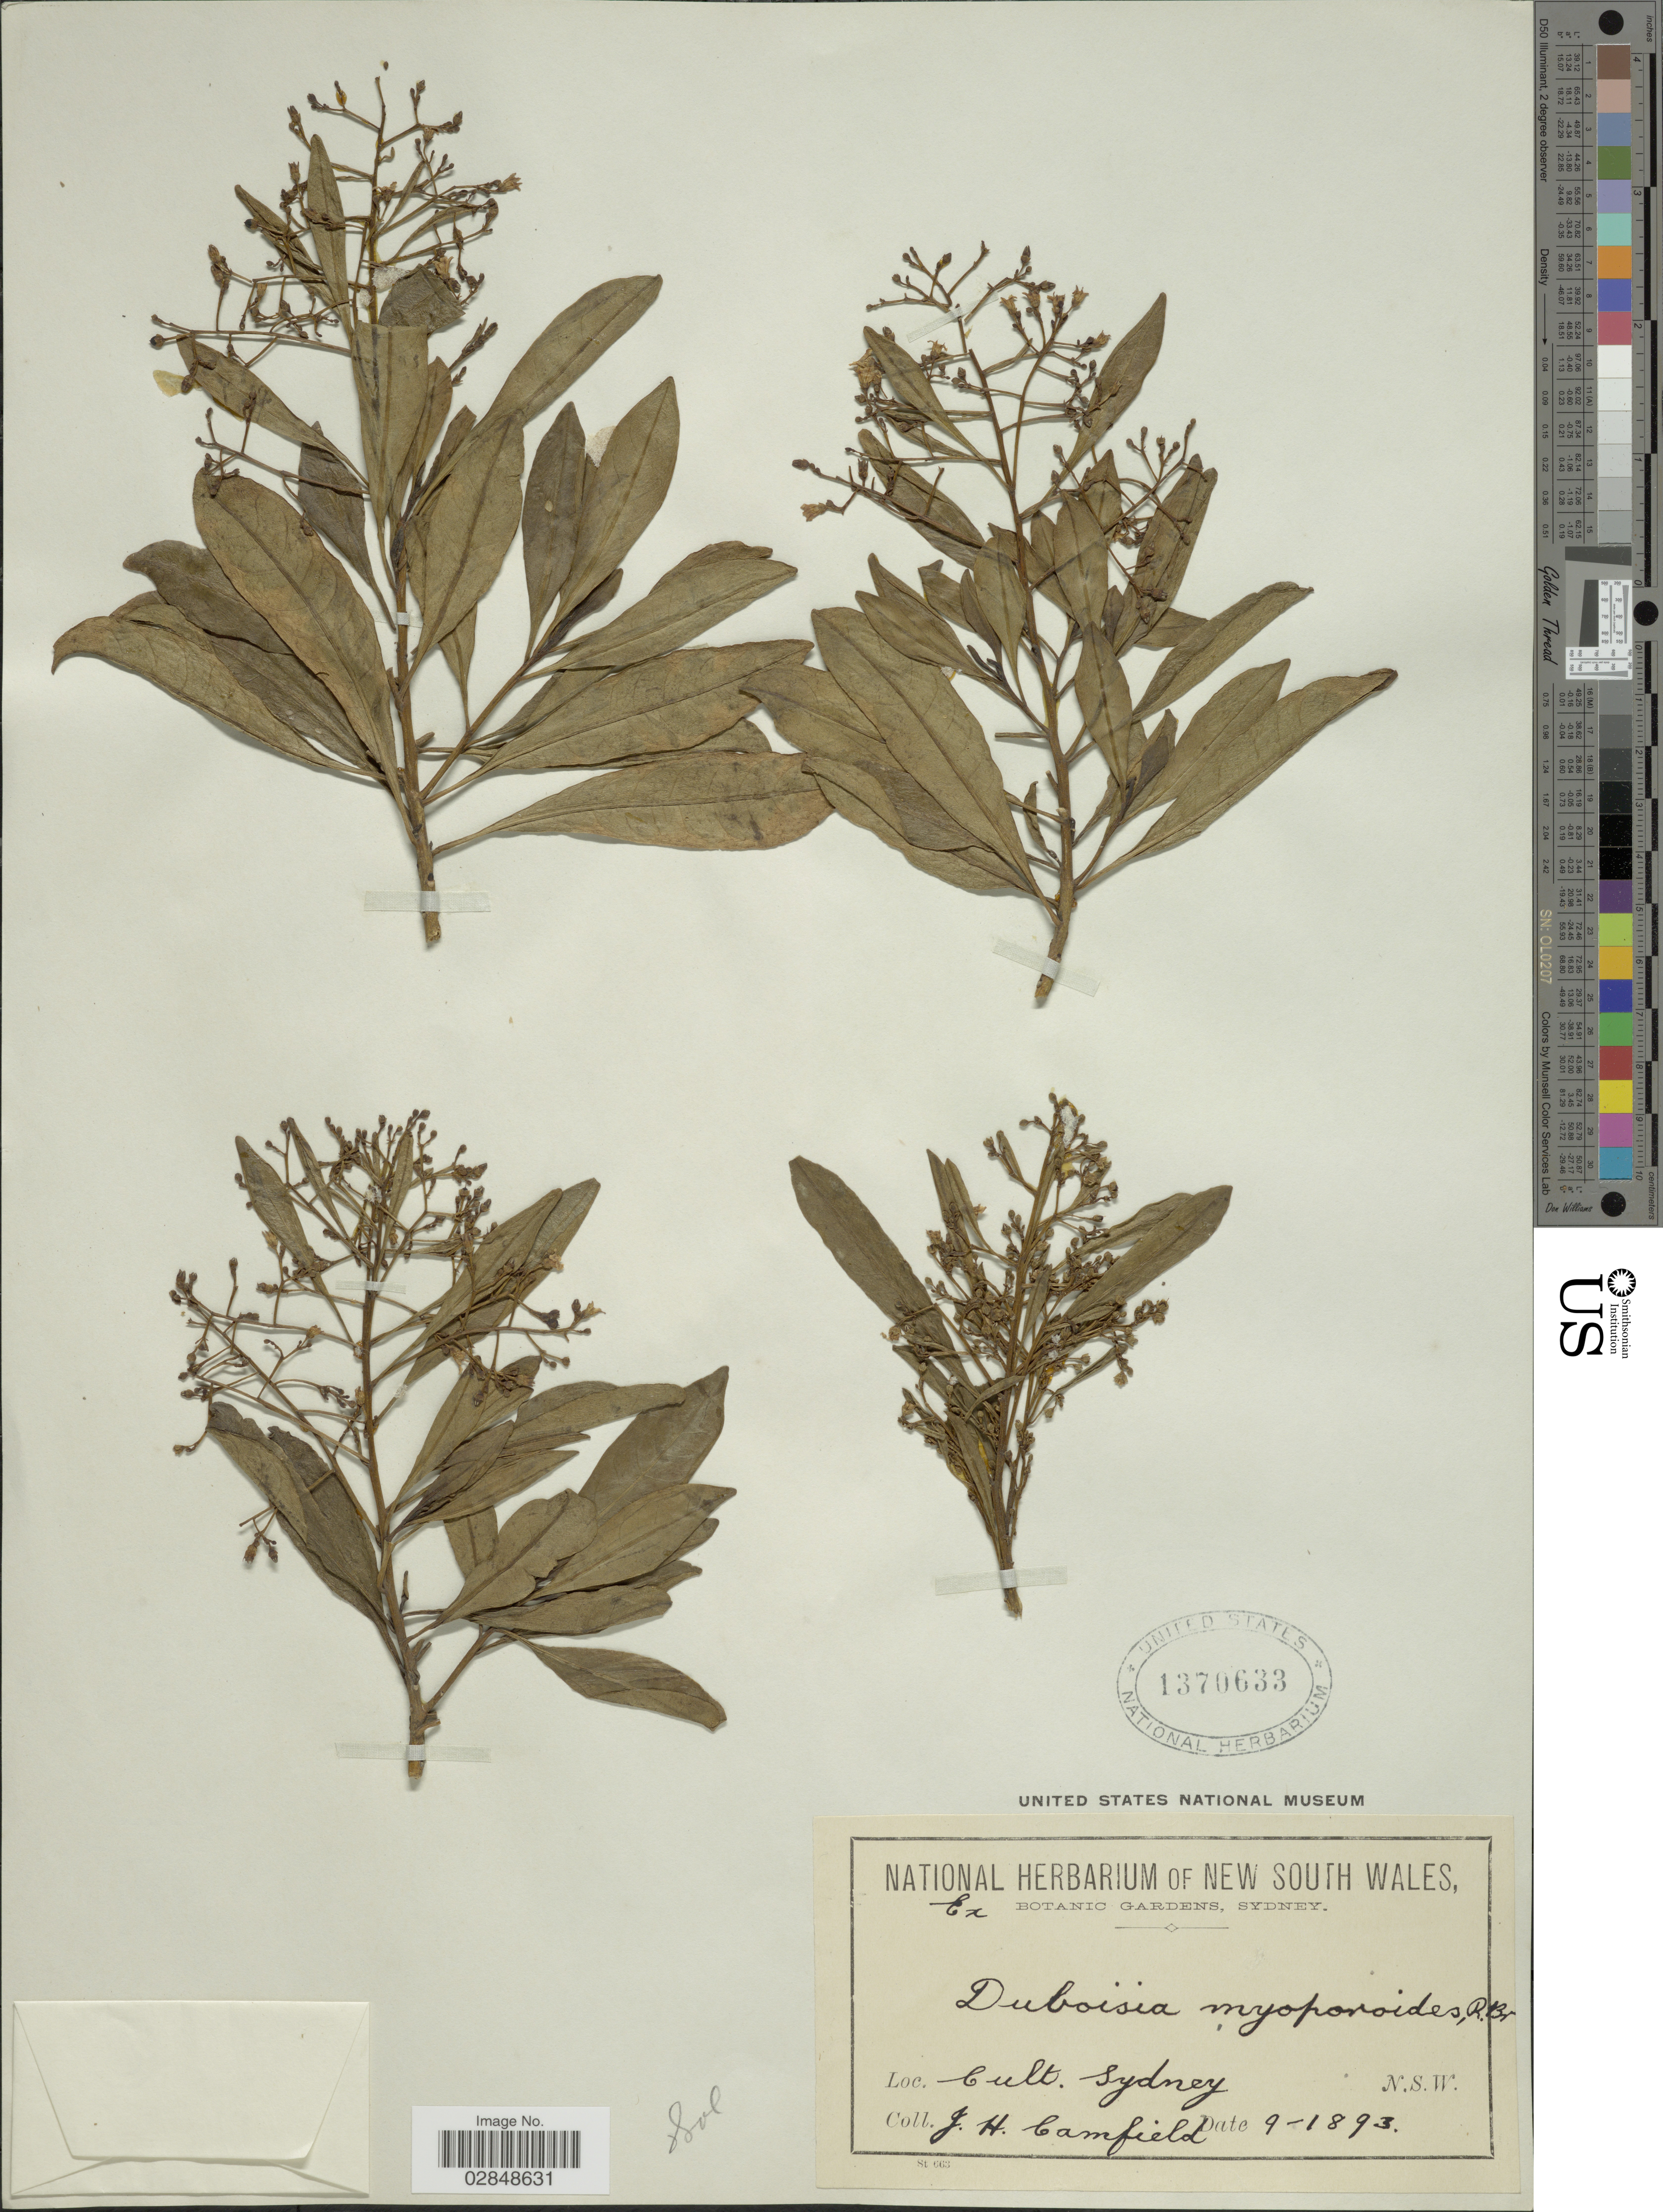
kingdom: Plantae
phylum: Tracheophyta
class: Magnoliopsida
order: Solanales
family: Solanaceae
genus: Duboisia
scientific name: Duboisia myoporoides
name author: R. Br.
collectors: J. Camfield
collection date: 1893-09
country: Australia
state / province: New South Wales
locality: Sydney. N.S.W.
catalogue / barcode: US 1370633